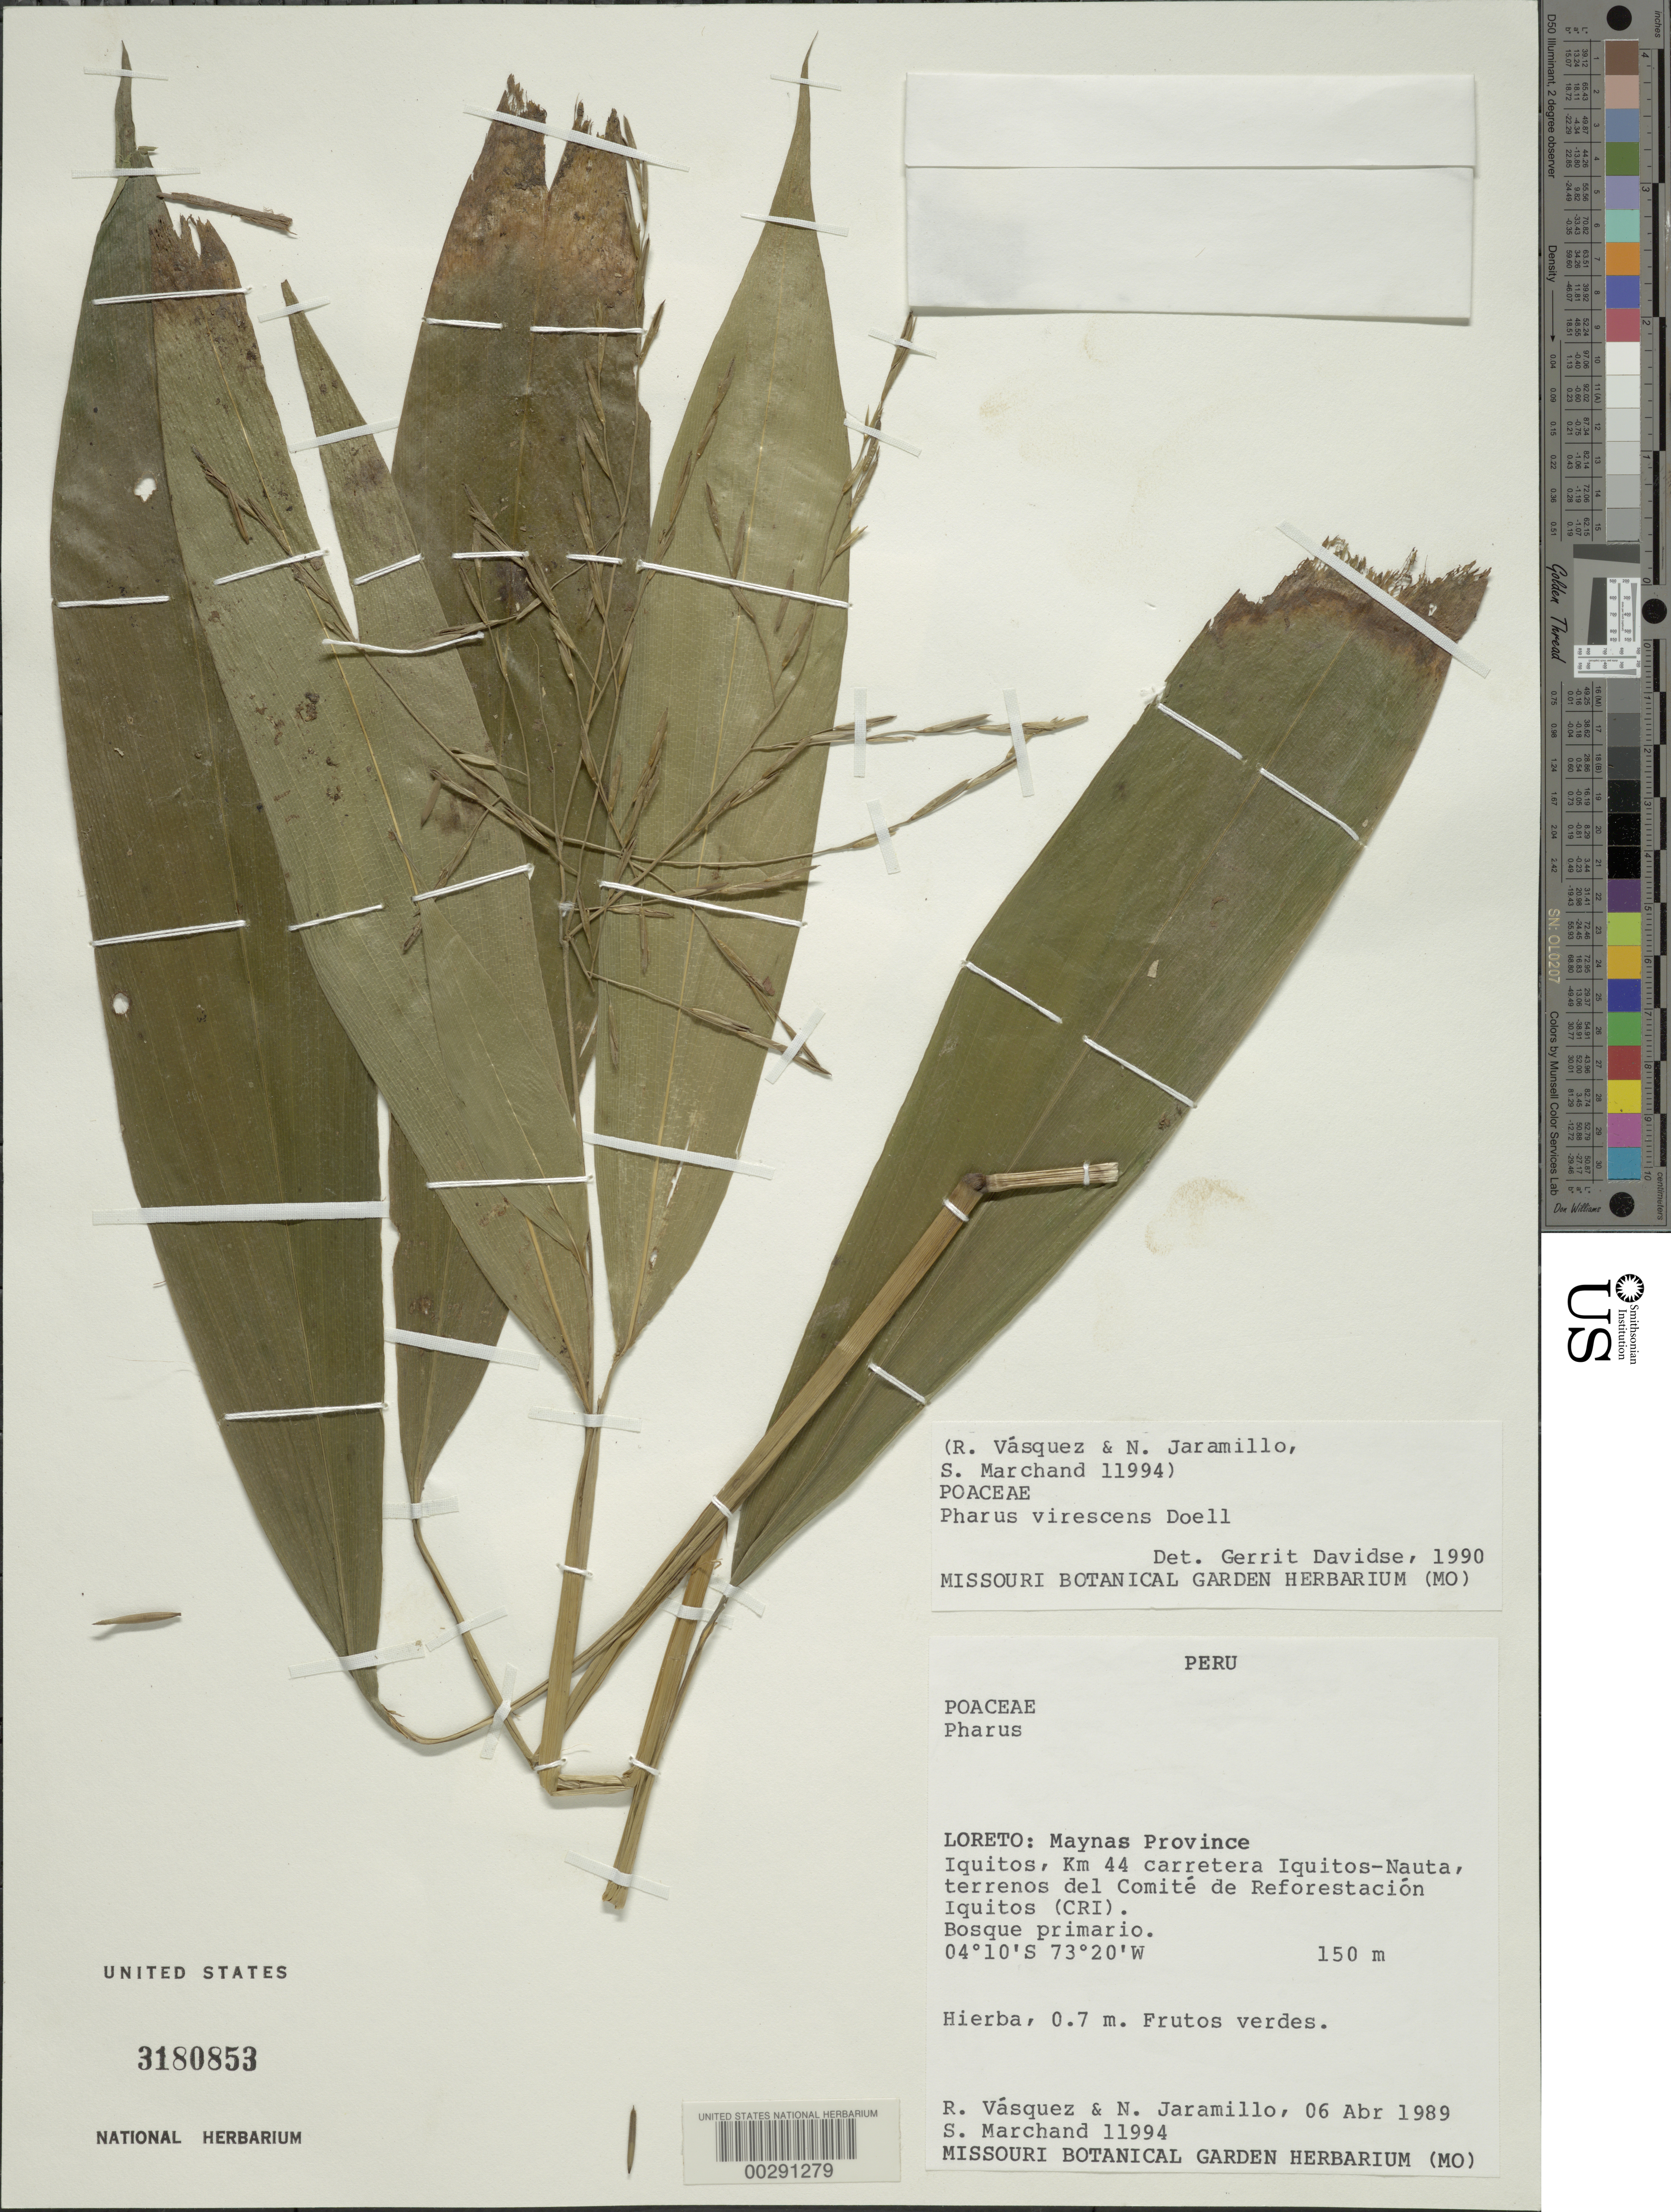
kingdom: Plantae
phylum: Tracheophyta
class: Liliopsida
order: Poales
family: Poaceae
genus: Pharus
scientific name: Pharus virescens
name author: Döll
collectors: R. Vasquez, N. Jaramillo & S. Marchand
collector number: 11994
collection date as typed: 06 Apr 1989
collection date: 1989-04-06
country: Peru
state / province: Loreto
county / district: Maynas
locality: Iquitos, km 44 iquitos-nauta road, terrenos del comite de reforestacion iquitos (cri)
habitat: Primary forest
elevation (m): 150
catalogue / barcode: US 3180853